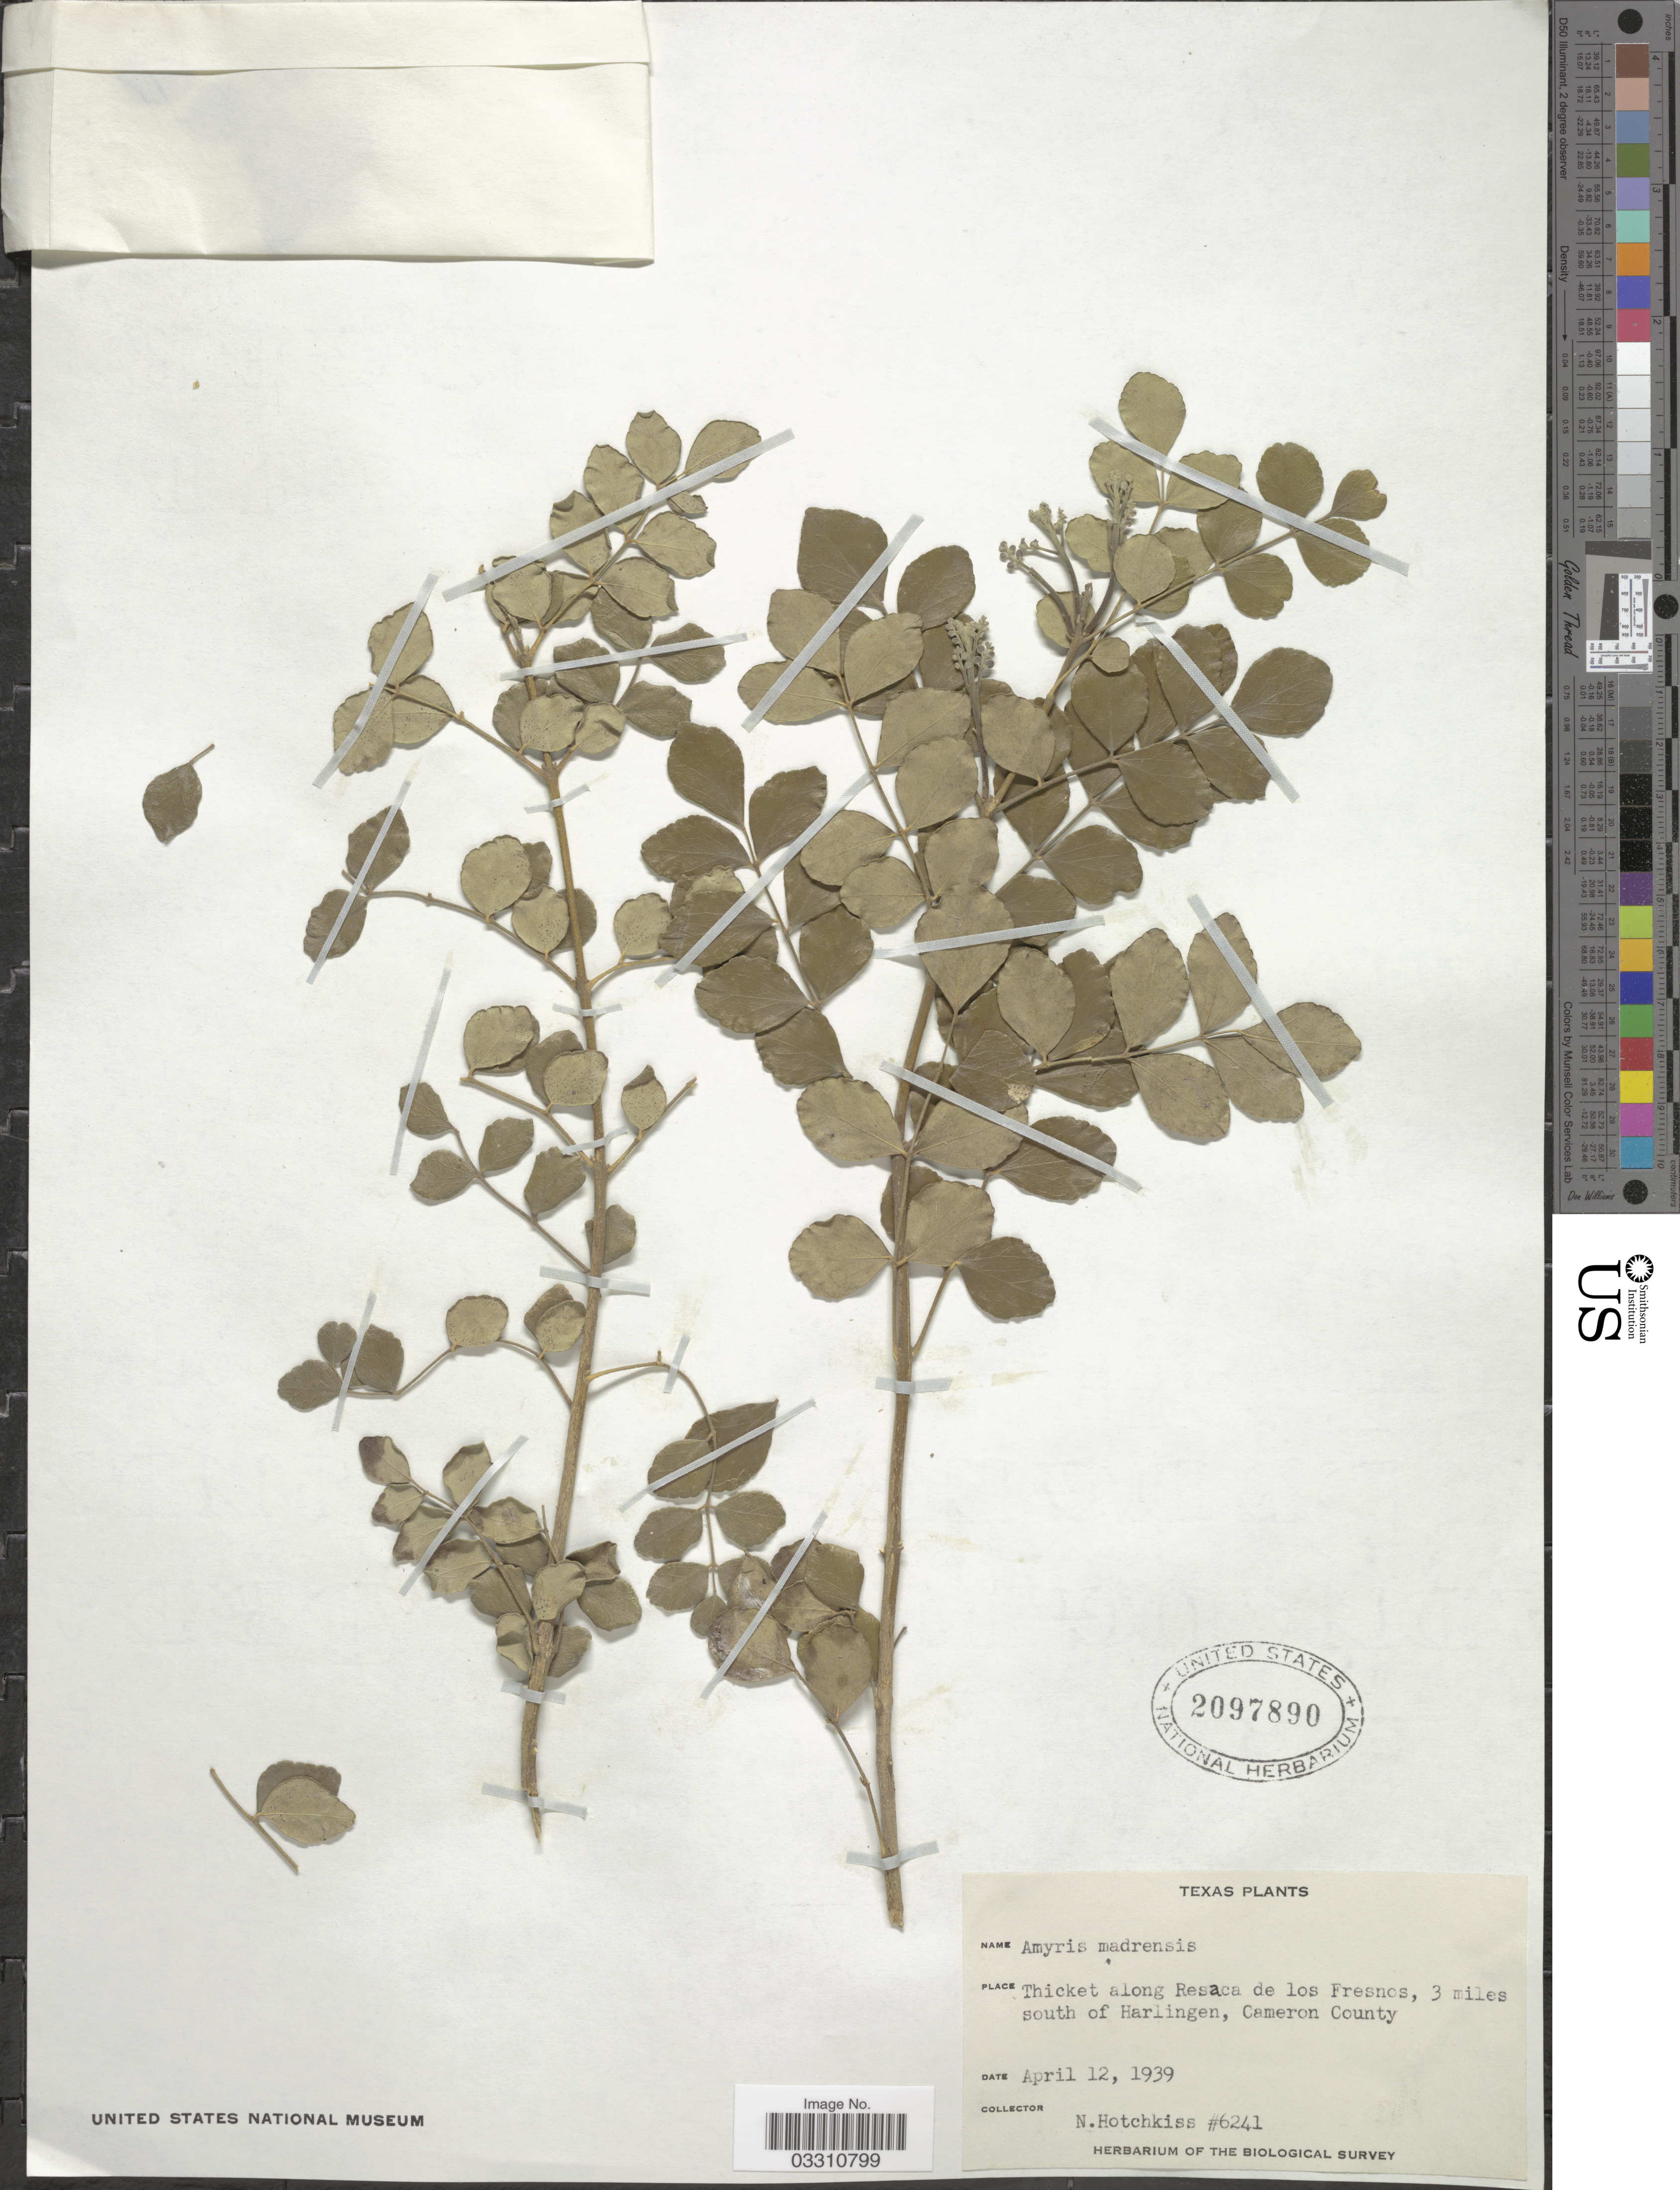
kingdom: Plantae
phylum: Tracheophyta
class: Magnoliopsida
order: Sapindales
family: Rutaceae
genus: Amyris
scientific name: Amyris madrensis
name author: S. Watson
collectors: N. Hotchkiss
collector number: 6241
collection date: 1939-04-12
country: United States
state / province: Texas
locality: Thicket along Resaca de los Fresnos, 3 miles south of Harlingen, Cameron County.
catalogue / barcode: US 2097890